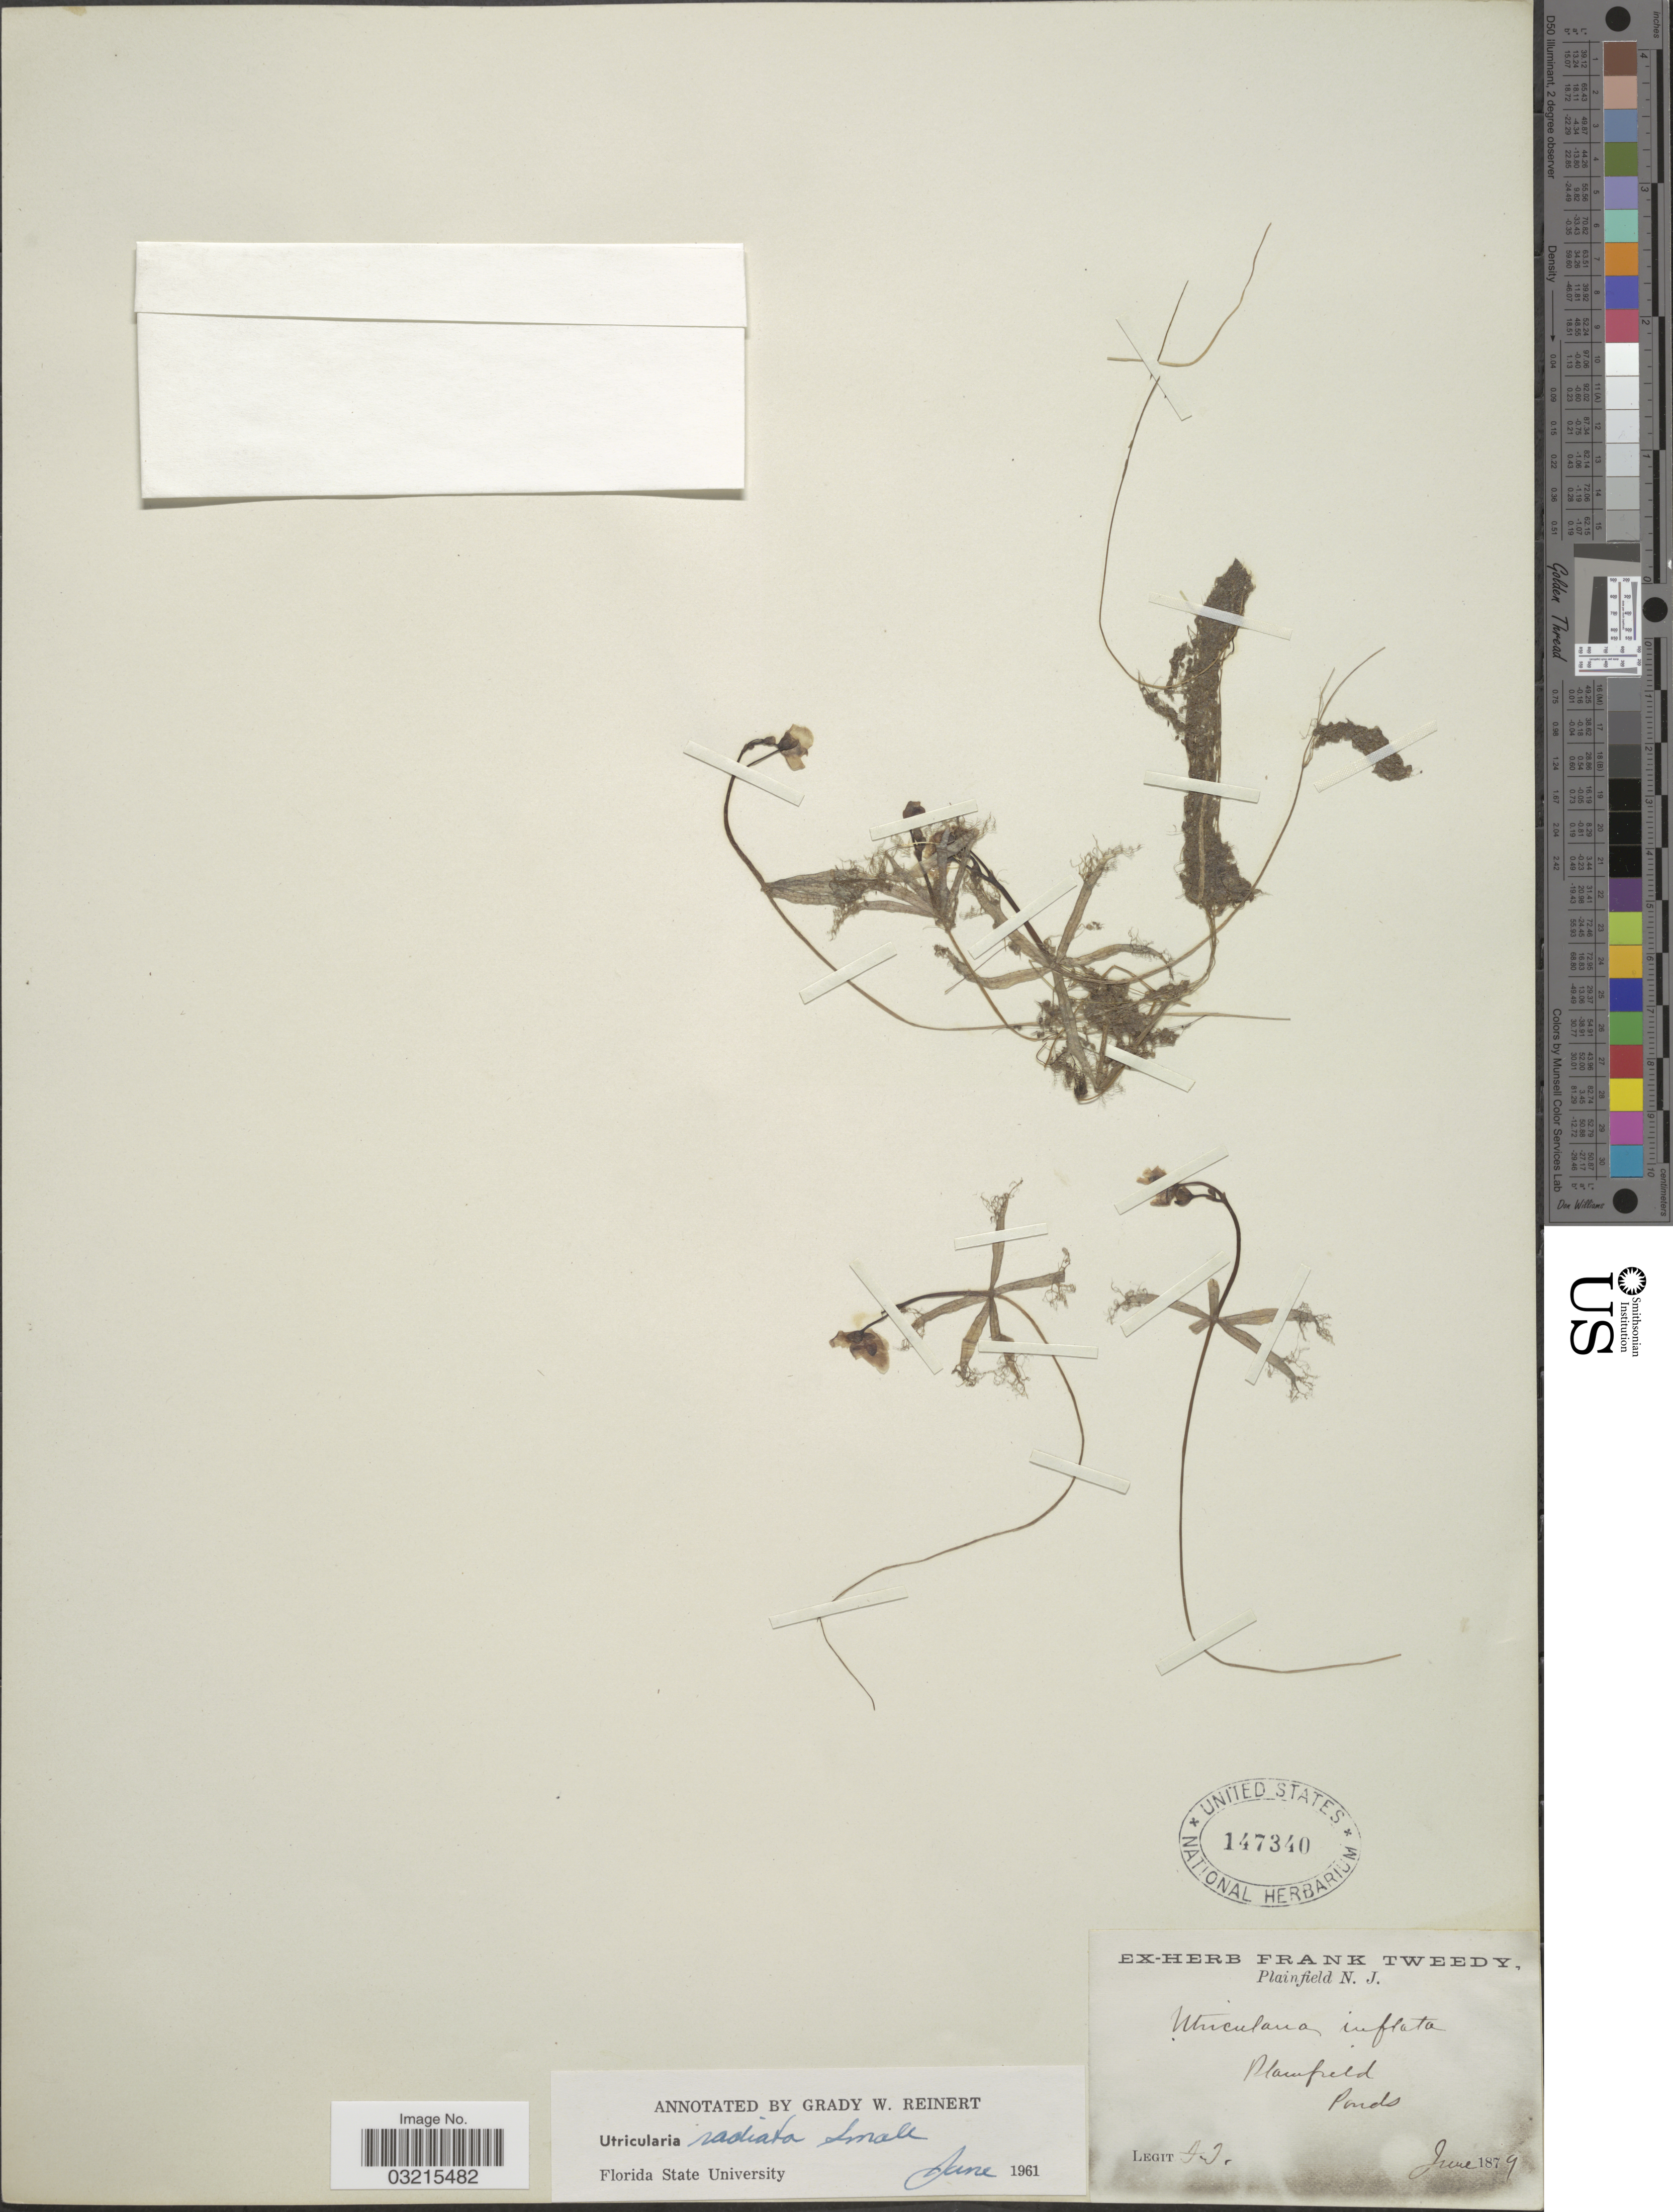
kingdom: Plantae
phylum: Tracheophyta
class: Magnoliopsida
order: Lamiales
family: Lentibulariaceae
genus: Utricularia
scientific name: Utricularia radiata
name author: Small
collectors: F. Tweedy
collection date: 1897-06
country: United States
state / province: New Jersey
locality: Plainfield Ponds.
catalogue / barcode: US 147340